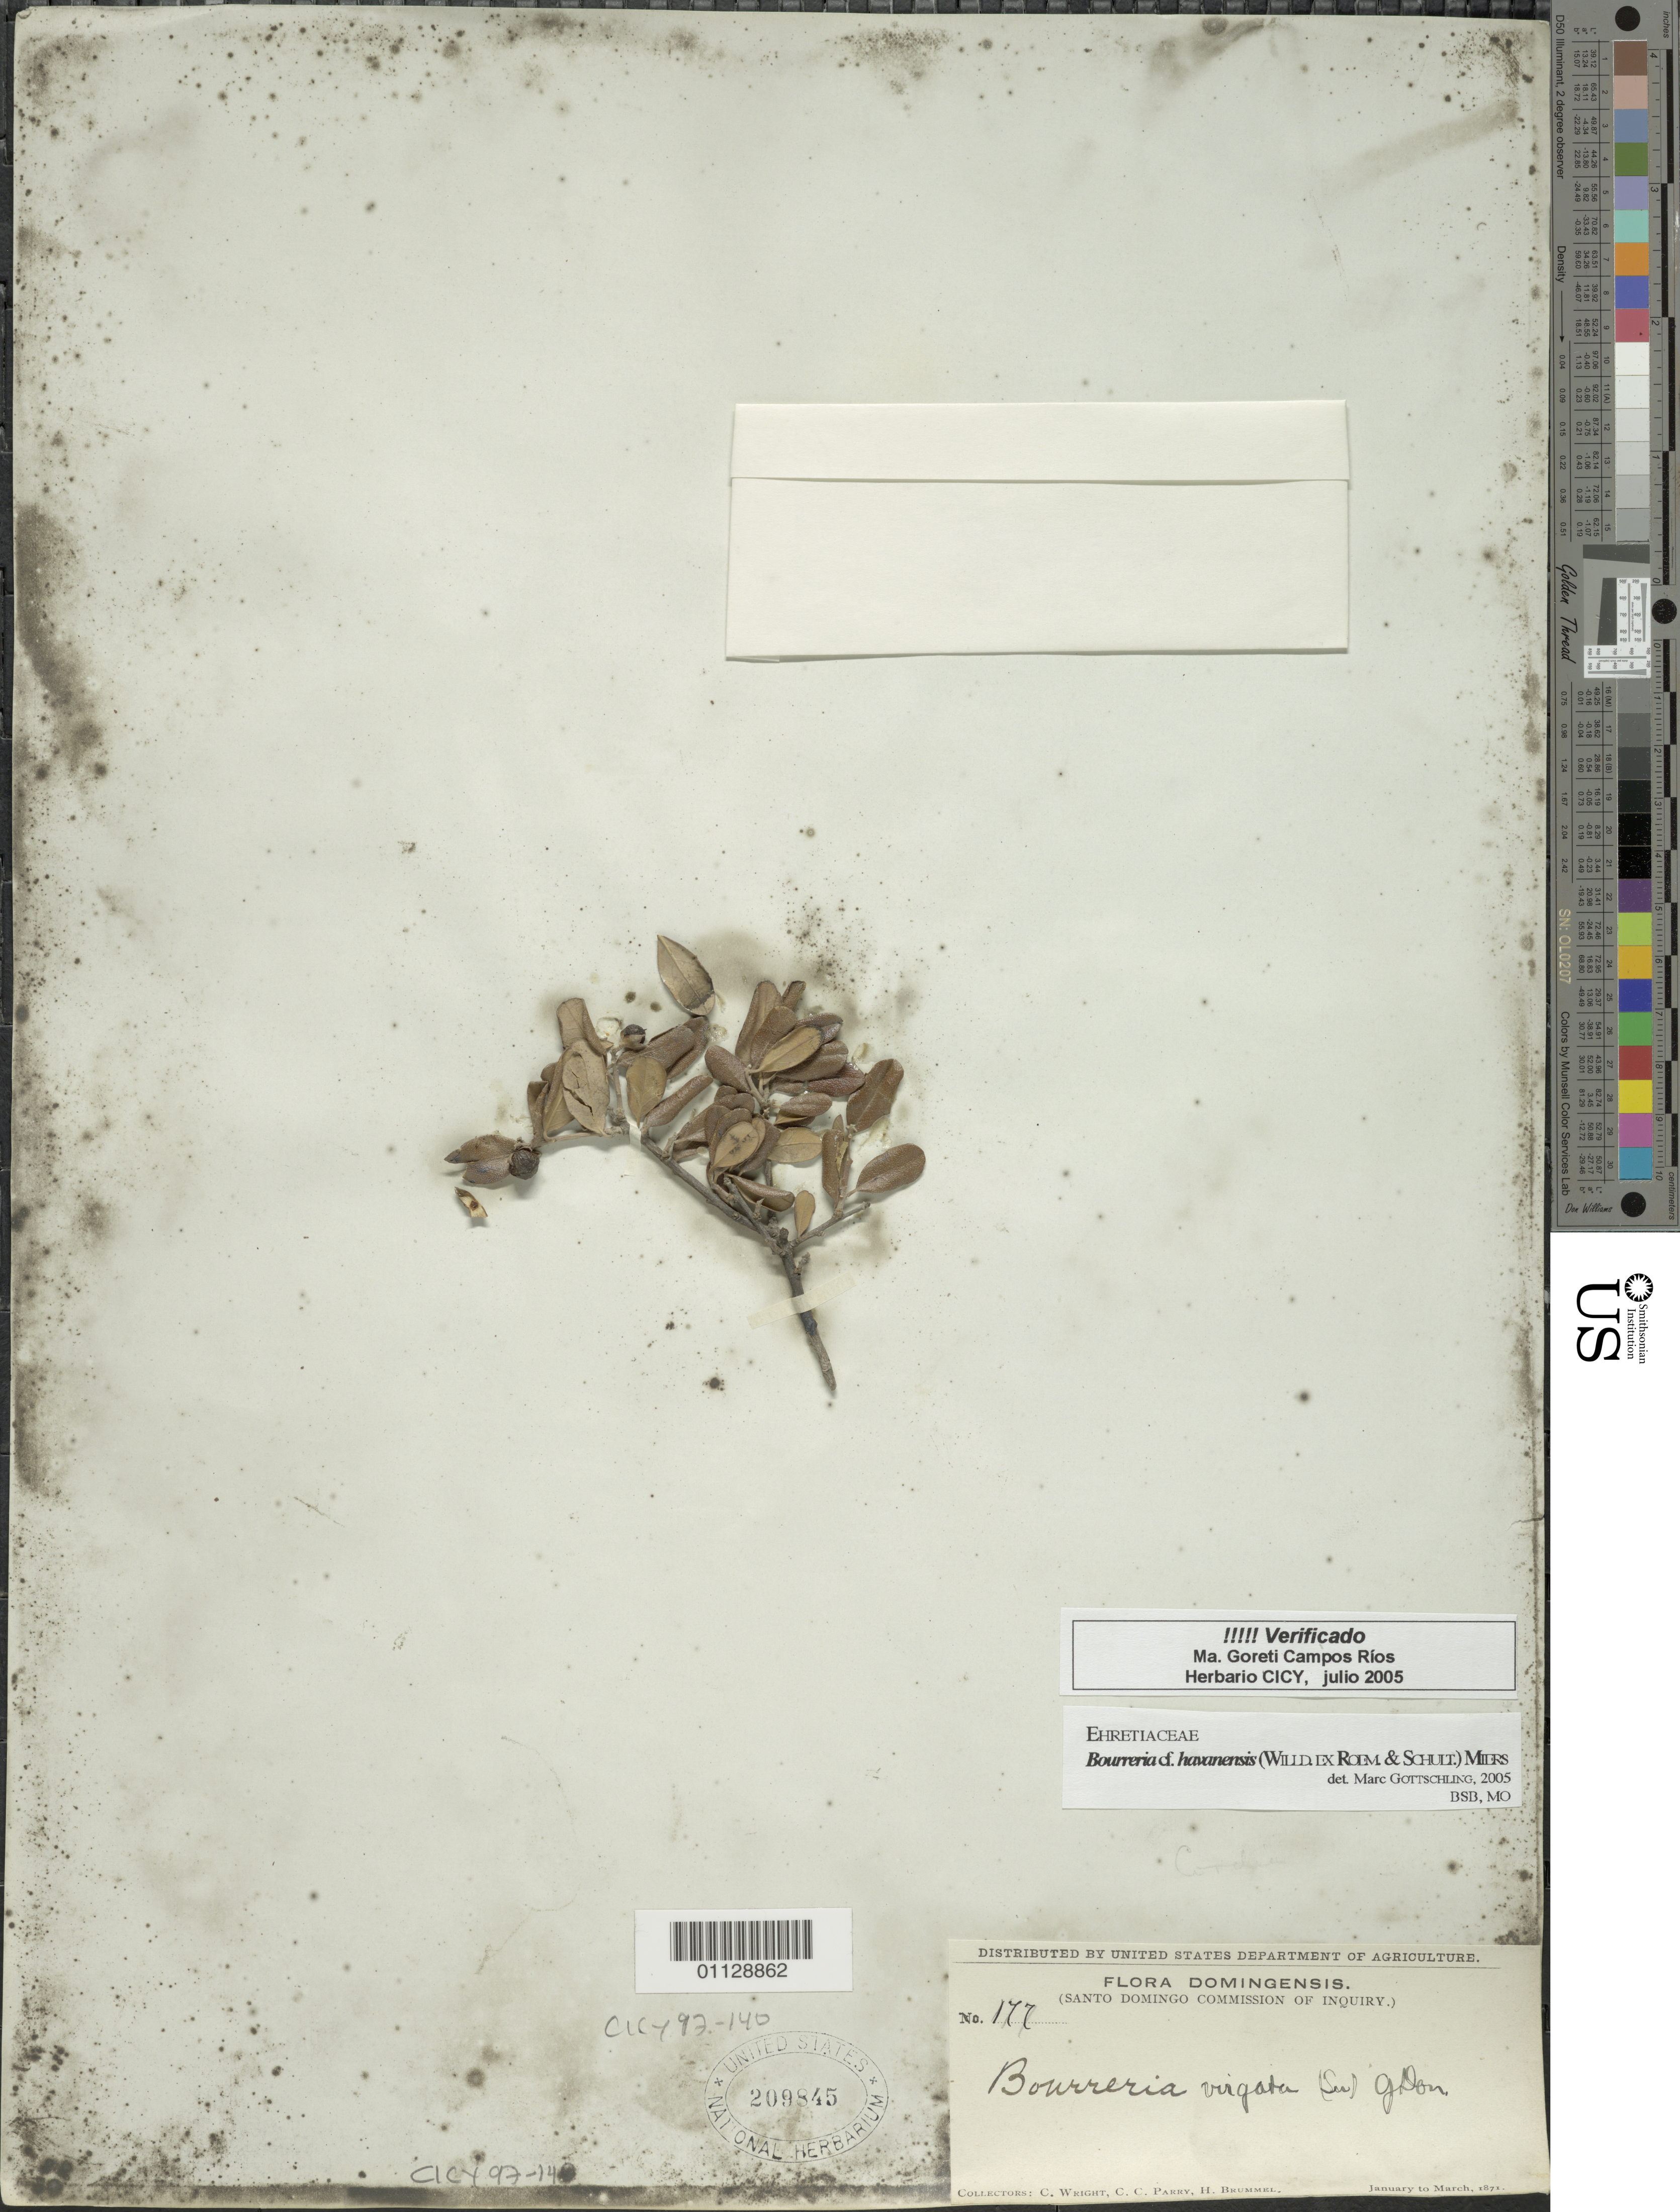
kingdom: Plantae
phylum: Tracheophyta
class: Magnoliopsida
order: Boraginales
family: Ehretiaceae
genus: Bourreria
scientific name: Bourreria virgata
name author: (Sw.) G. Don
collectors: C. Wright, C. C. Parry & H. Brummel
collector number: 177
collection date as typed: Jan 1871 to Mar 1871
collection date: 1871-01/1871-03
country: Dominican Republic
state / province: Santo Domingo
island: Hispaniola I.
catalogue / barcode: US 209845